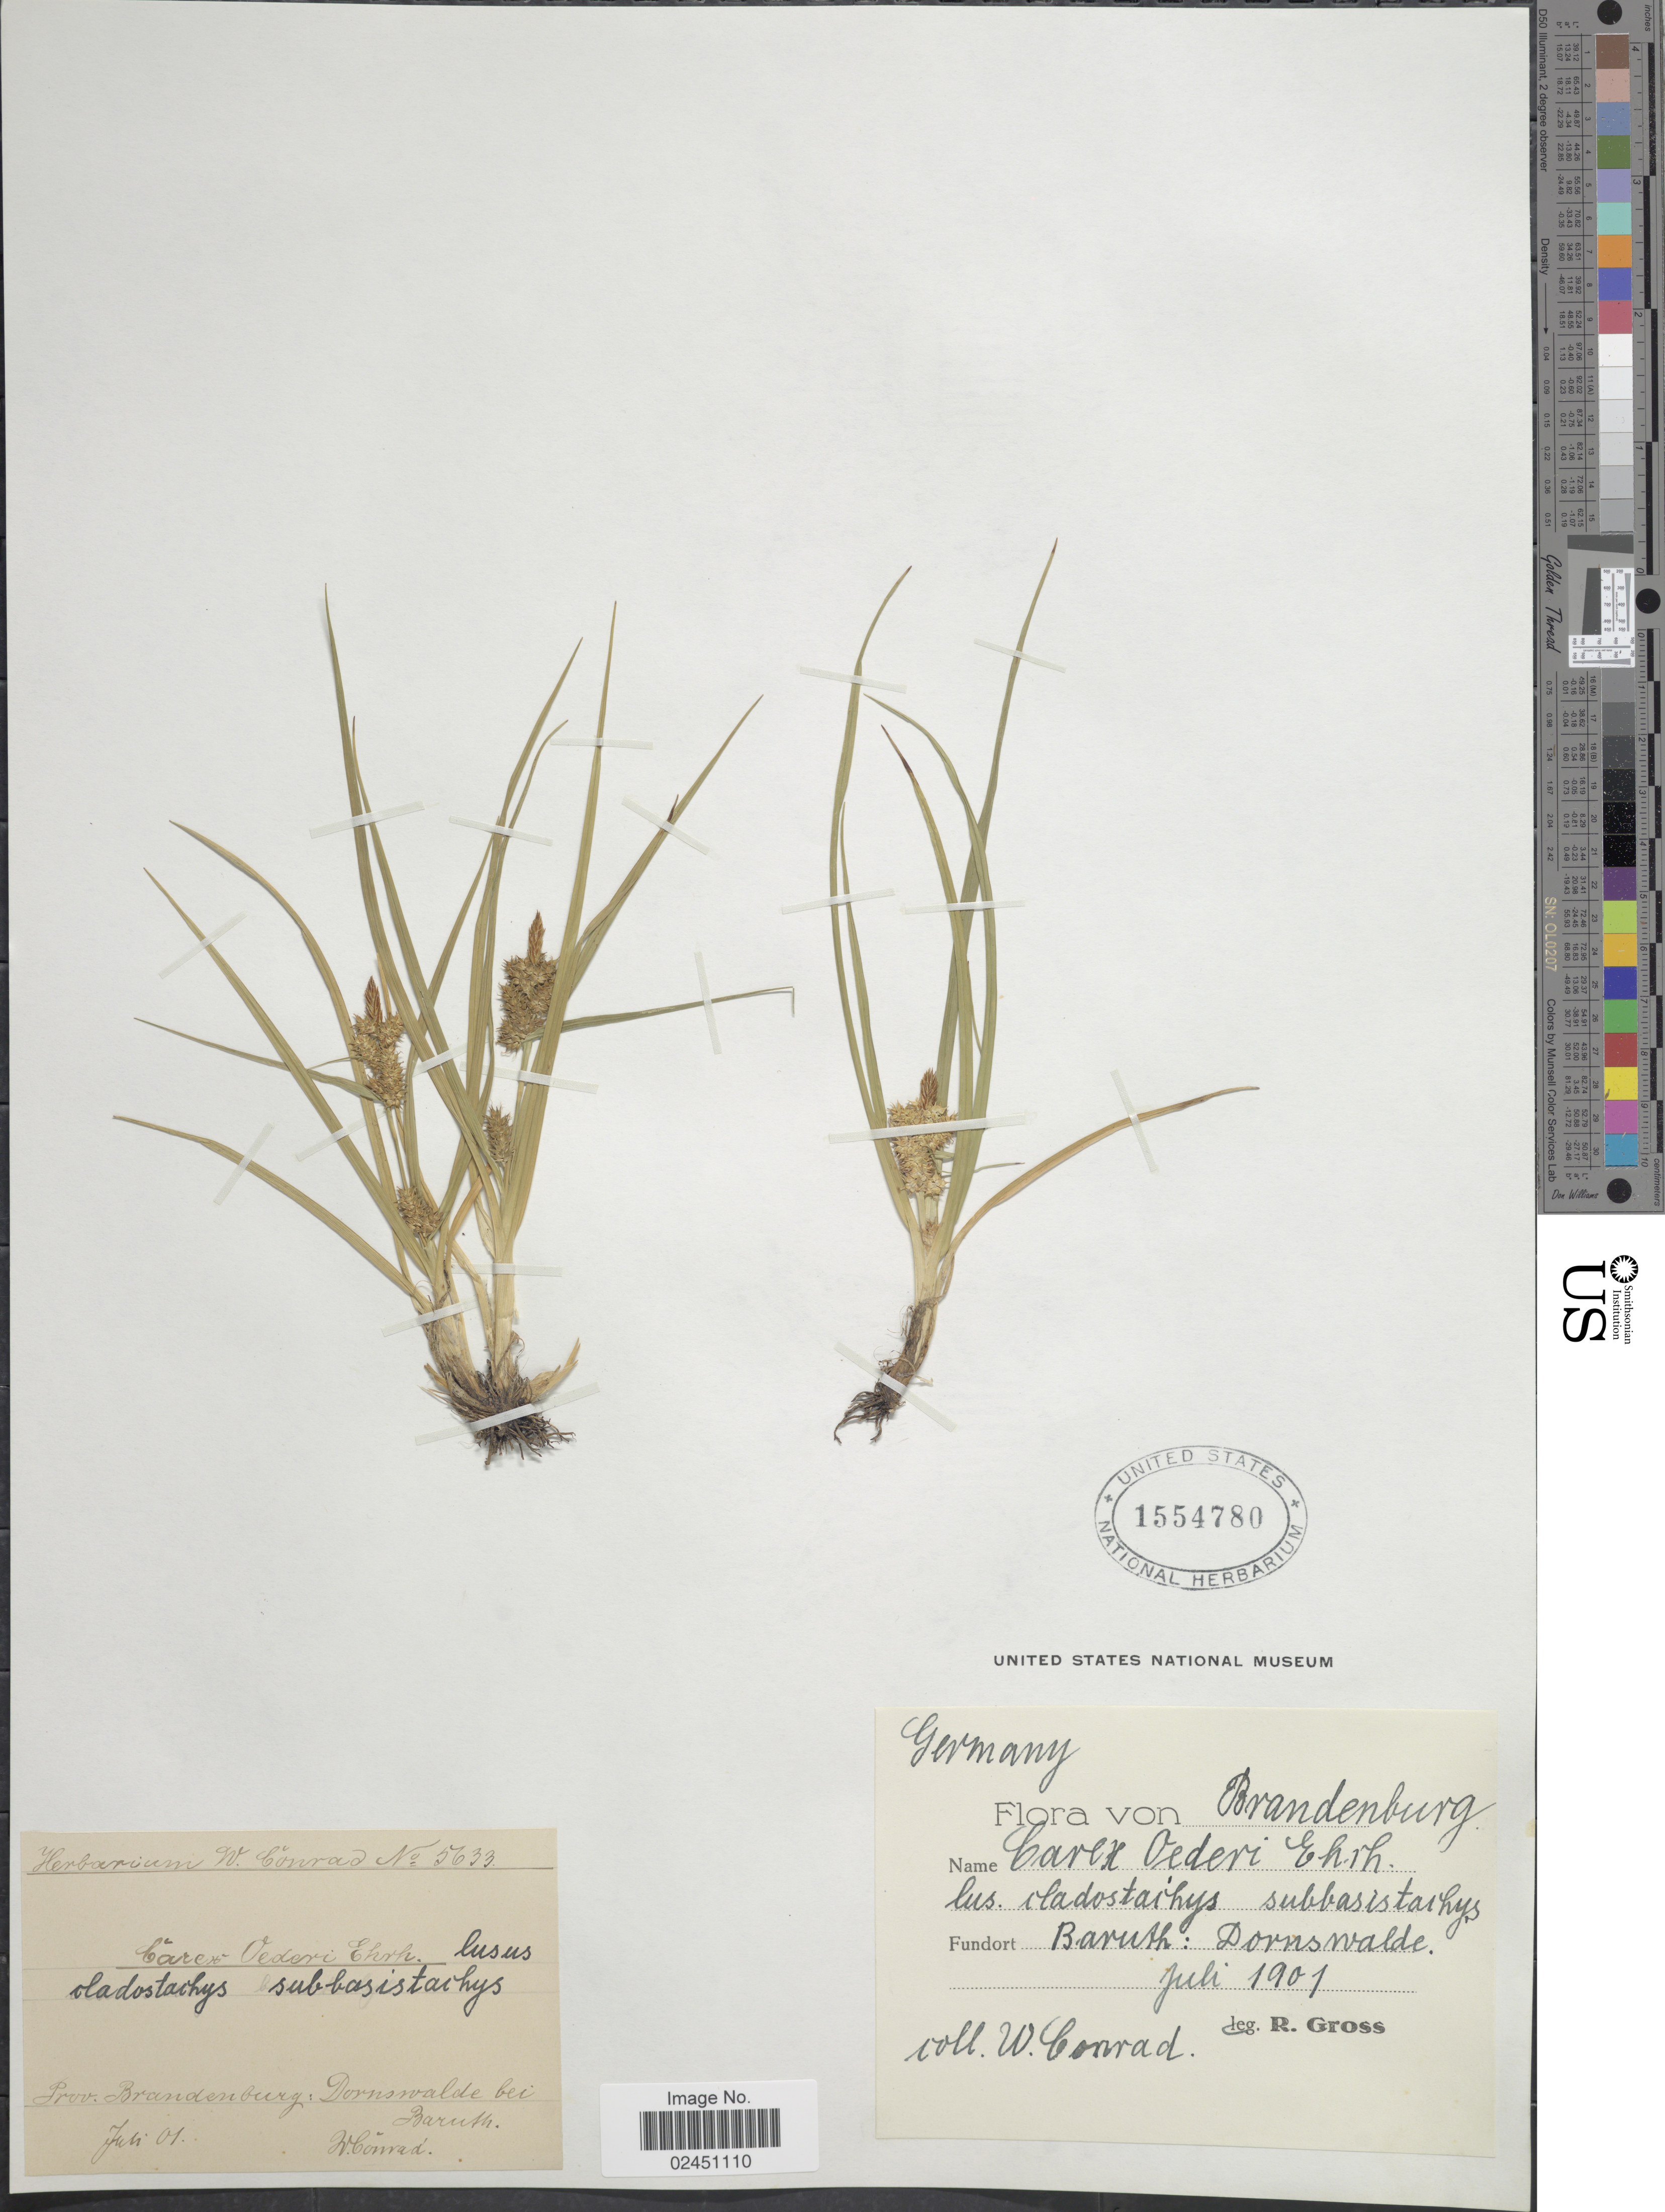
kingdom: Plantae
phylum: Tracheophyta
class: Liliopsida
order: Poales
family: Cyperaceae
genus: Carex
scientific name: Carex oederi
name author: Retz.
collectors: W. Conrad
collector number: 5633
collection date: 1901-07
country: Germany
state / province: Brandenburg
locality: Baruth: Dornswalde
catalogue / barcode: US 1554780